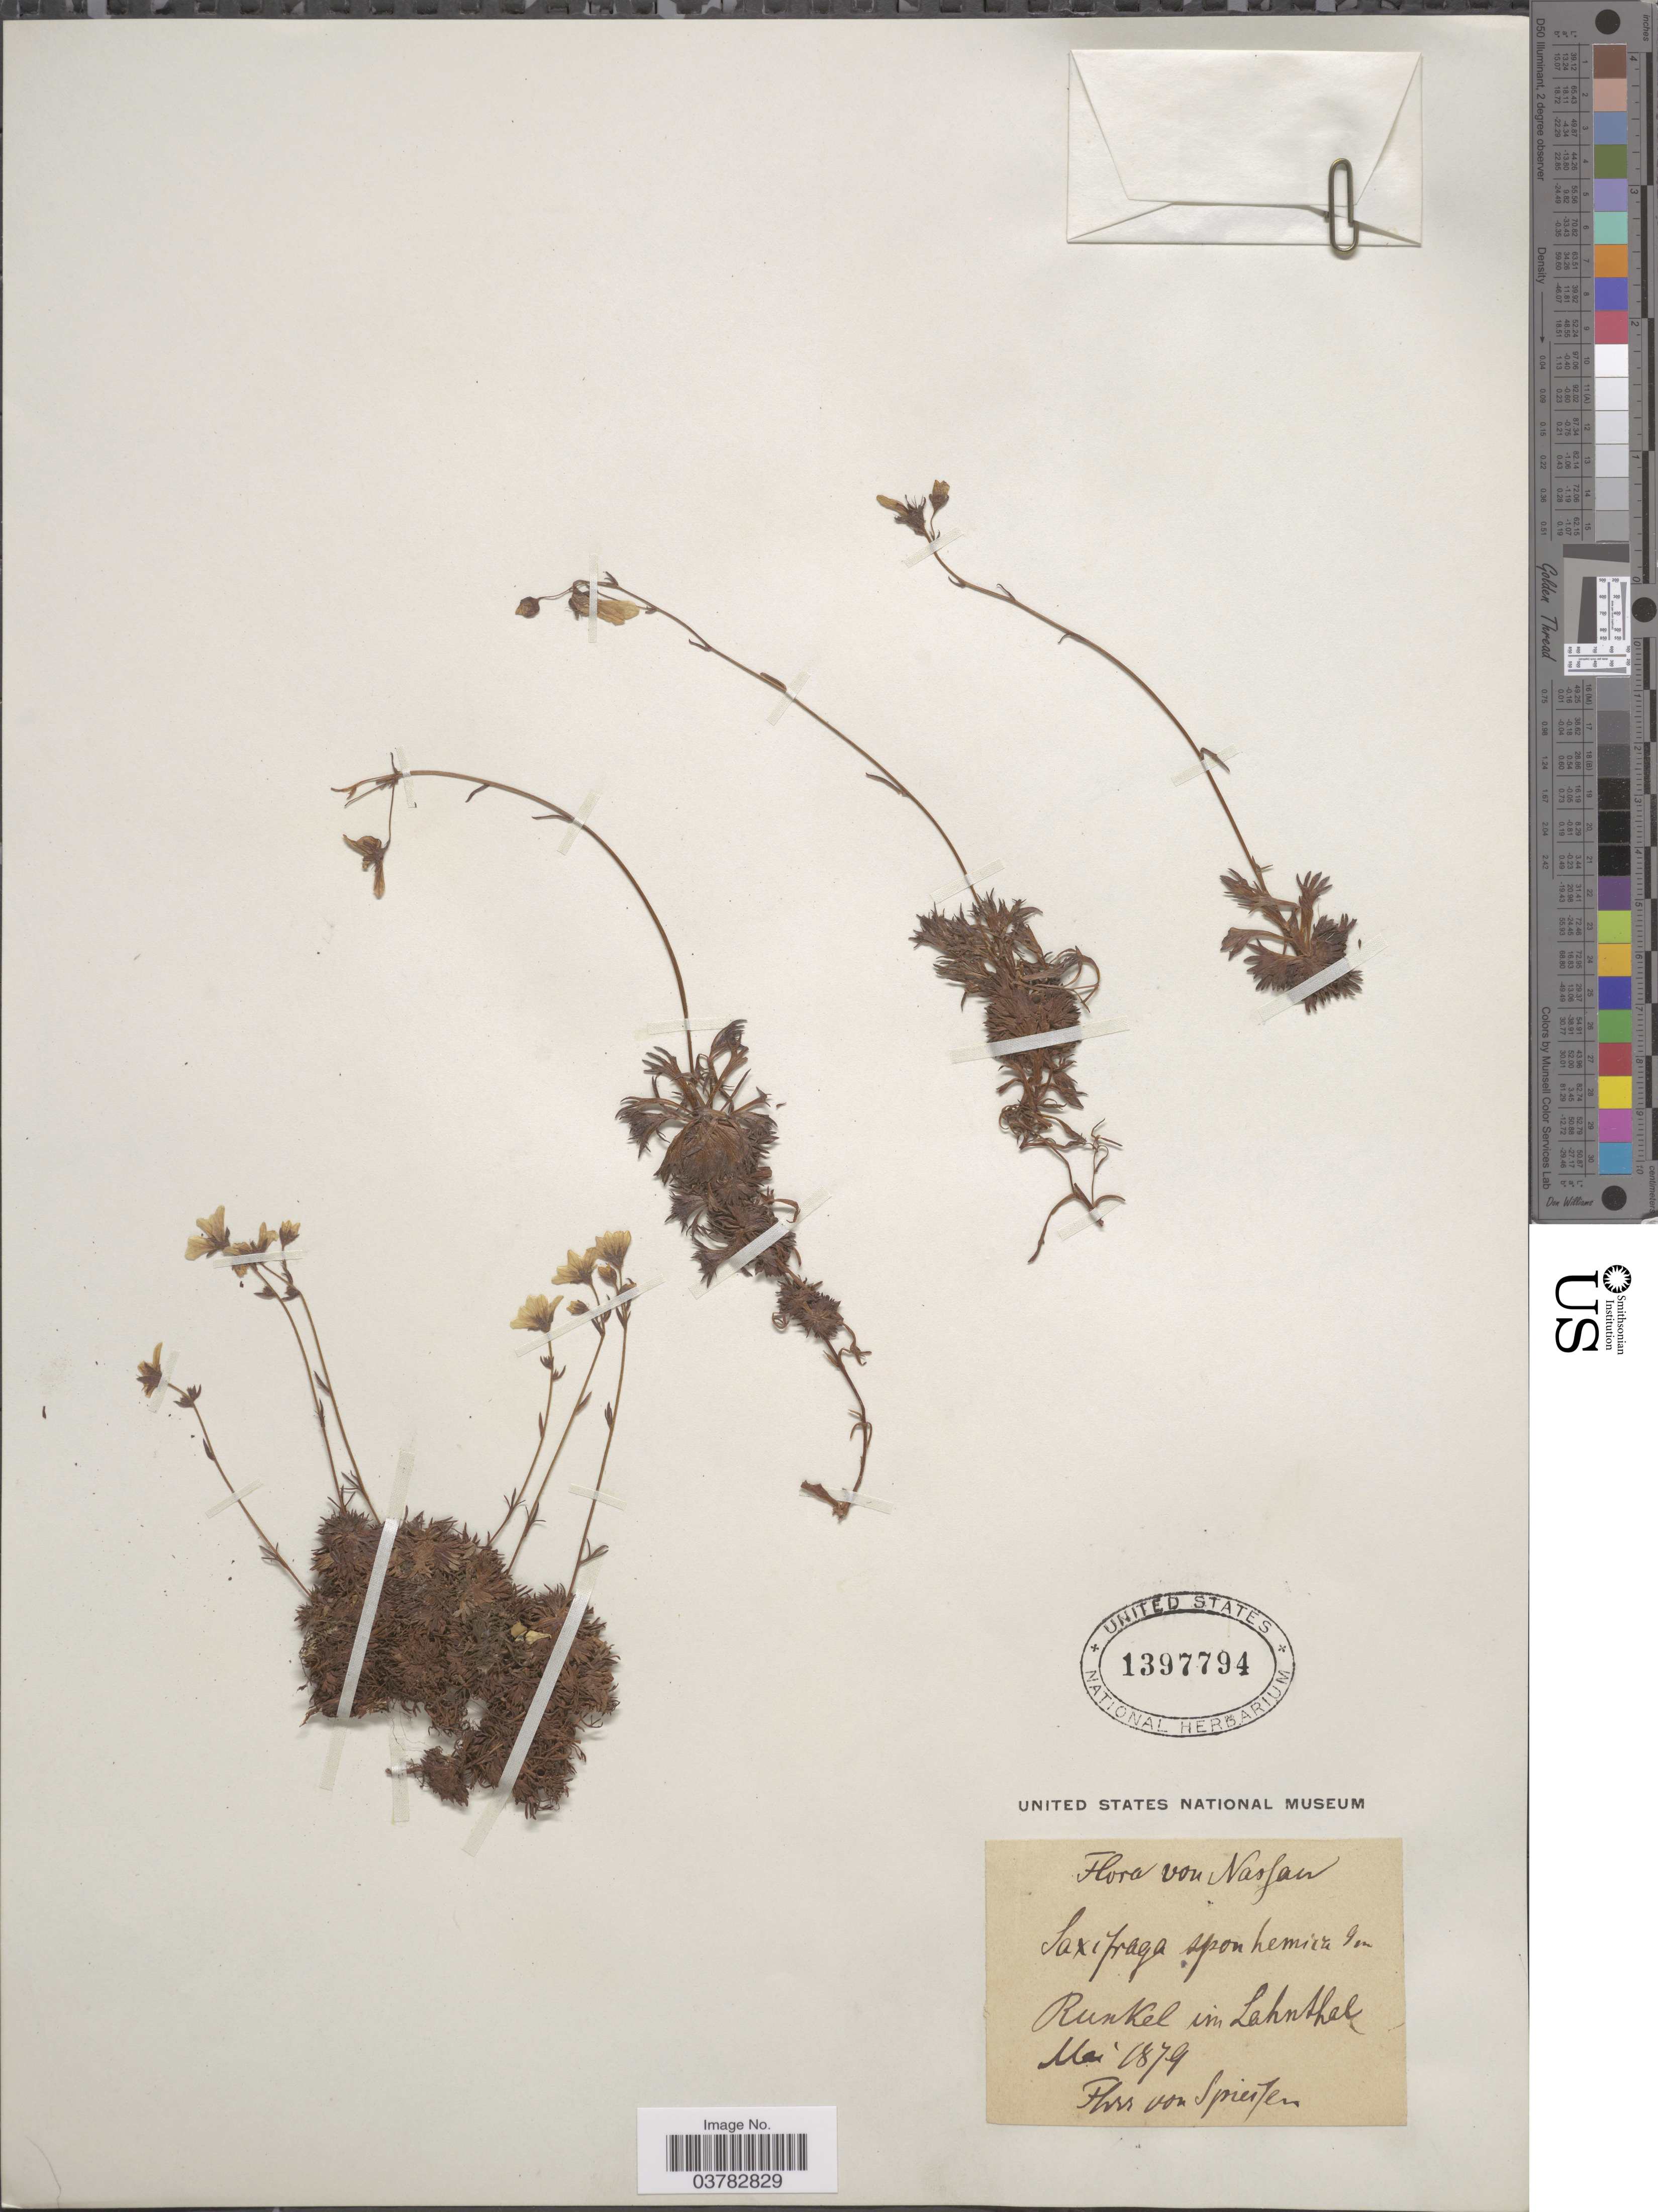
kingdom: Plantae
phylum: Tracheophyta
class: Magnoliopsida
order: Saxifragales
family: Saxifragaceae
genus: Saxifraga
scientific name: Saxifraga sponhemica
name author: C.C. Gmel.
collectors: -. Spiessen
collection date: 1879-05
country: Cook Islands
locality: Nassau. Runkel in Lahnthal.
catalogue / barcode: US 1397794